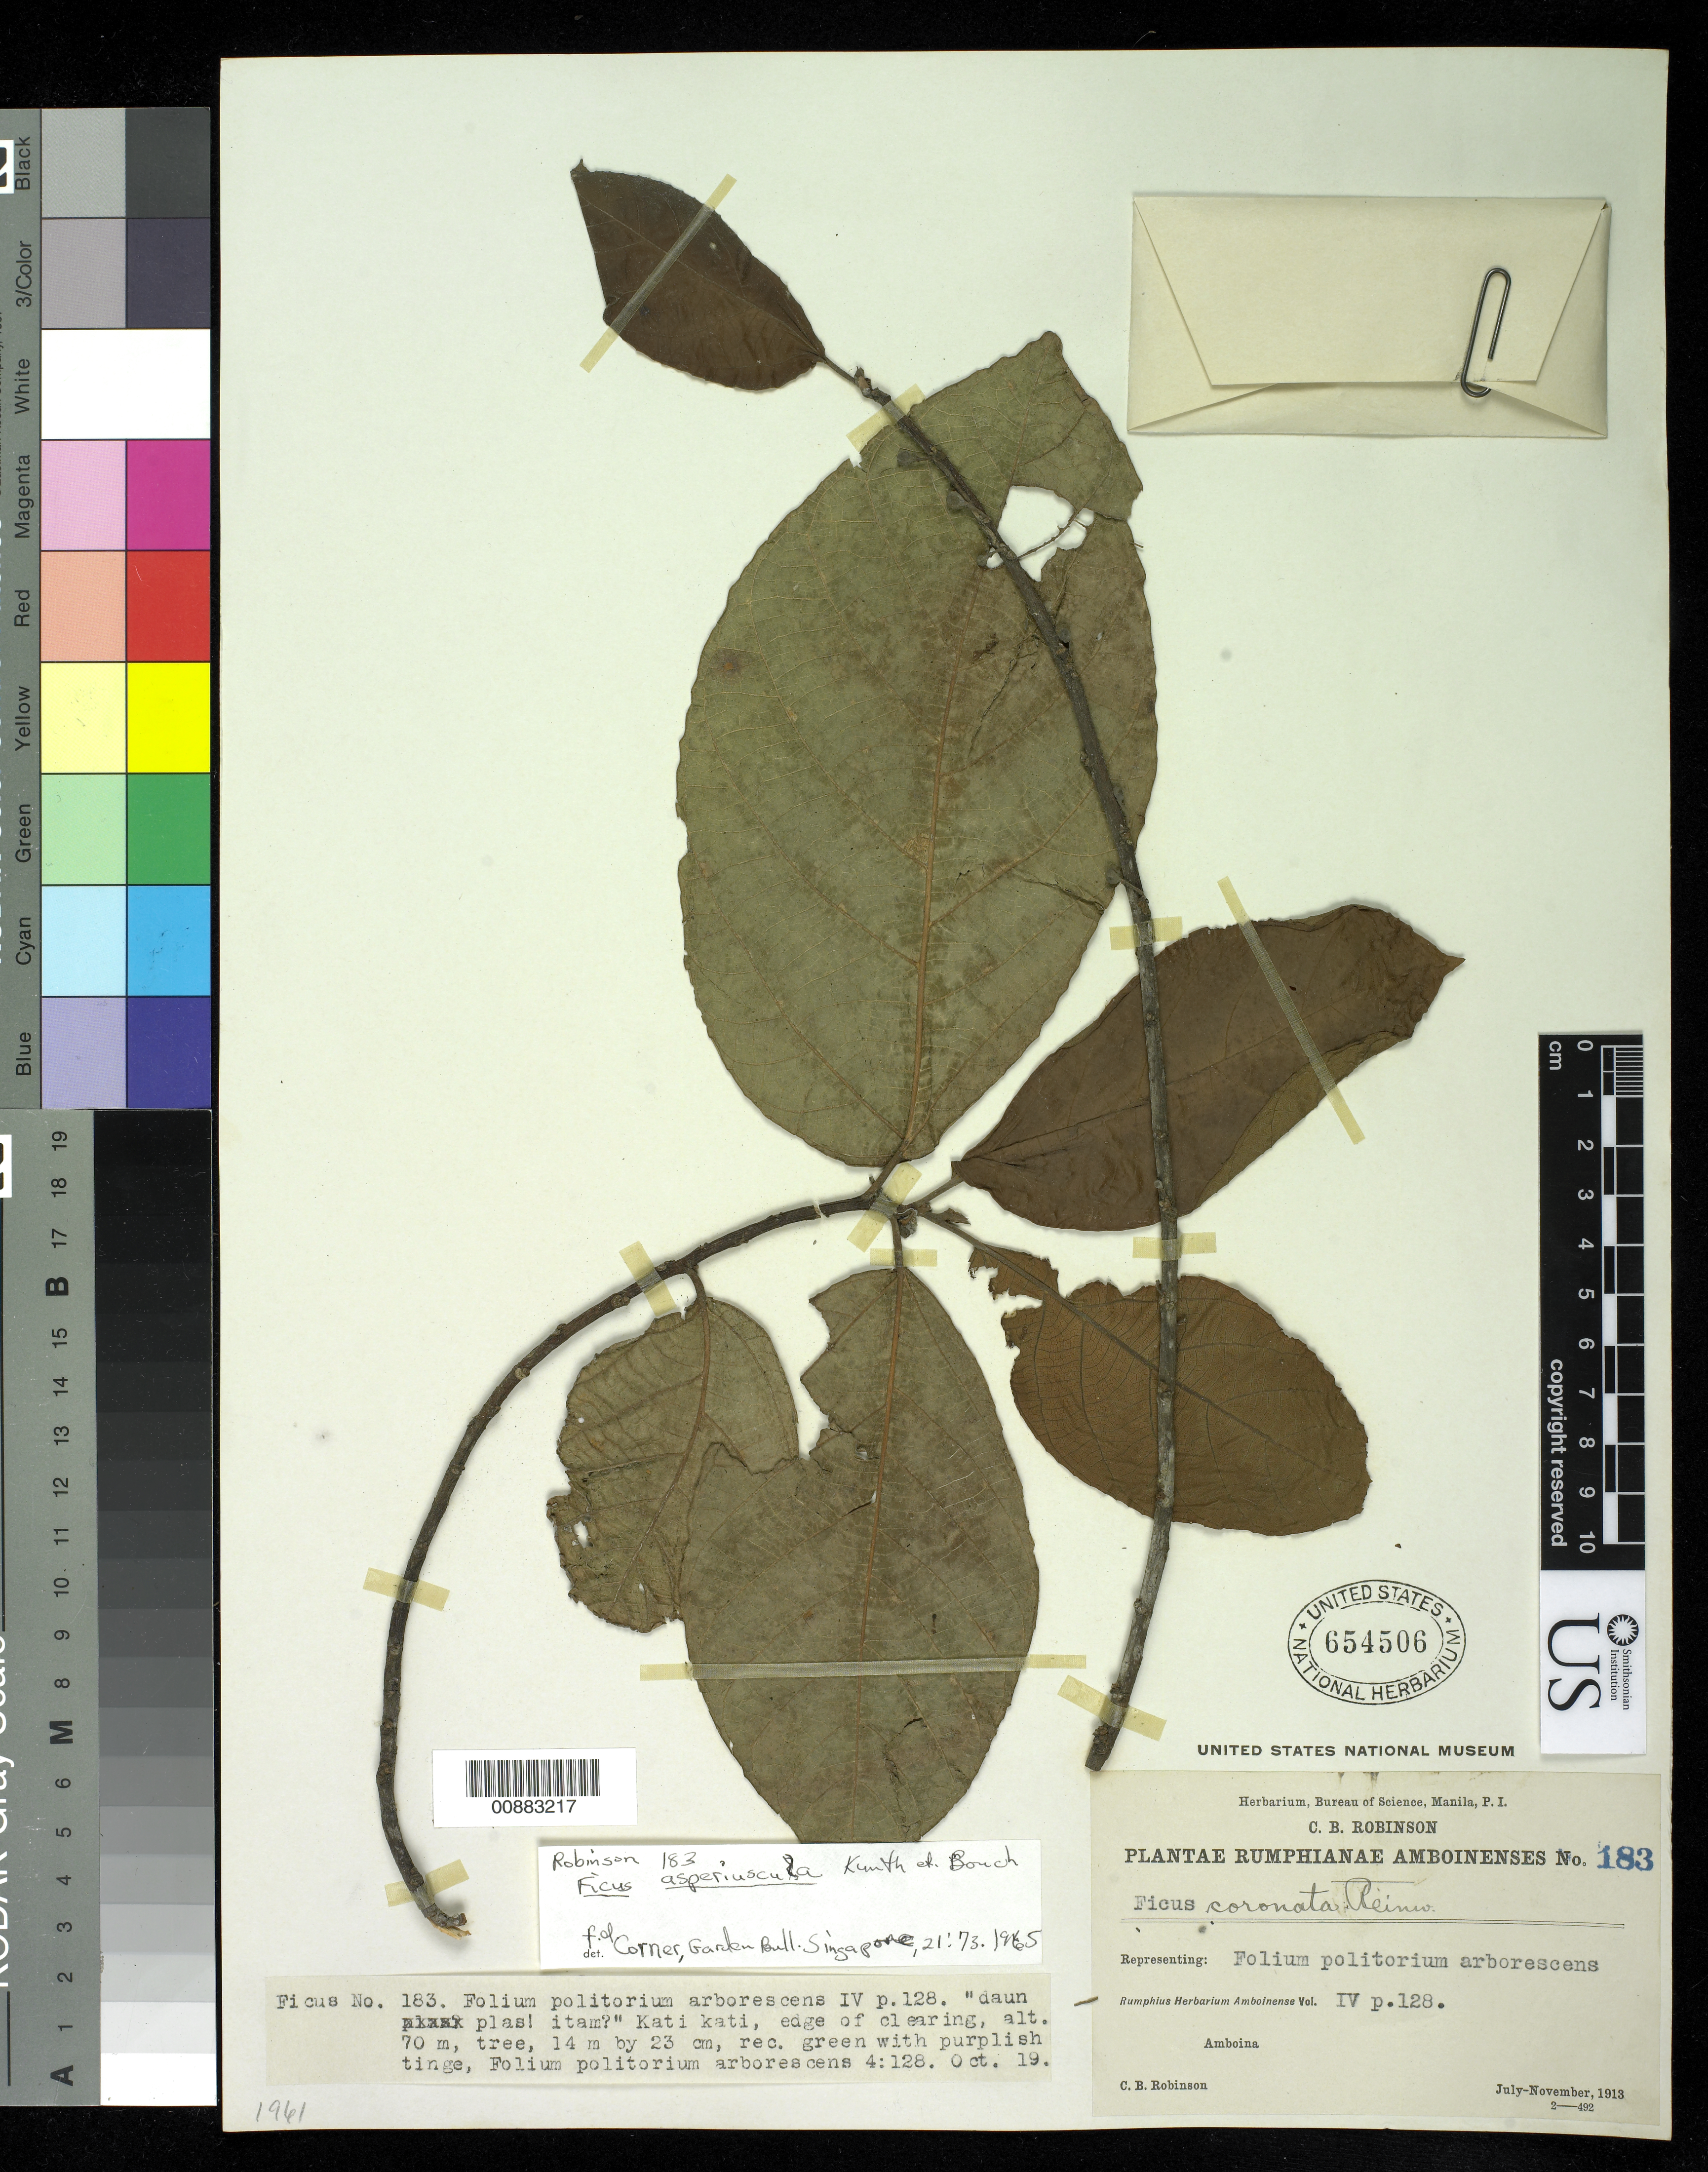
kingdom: Plantae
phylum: Tracheophyta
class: Magnoliopsida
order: Rosales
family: Moraceae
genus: Ficus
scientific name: Ficus asperiuscula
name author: Kunth & Bouch.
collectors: C. Robinson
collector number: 183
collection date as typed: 19 Oct 1913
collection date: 1913-10-19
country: Indonesia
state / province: Maluku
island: Amboina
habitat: Edge of clearing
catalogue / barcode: US 654506